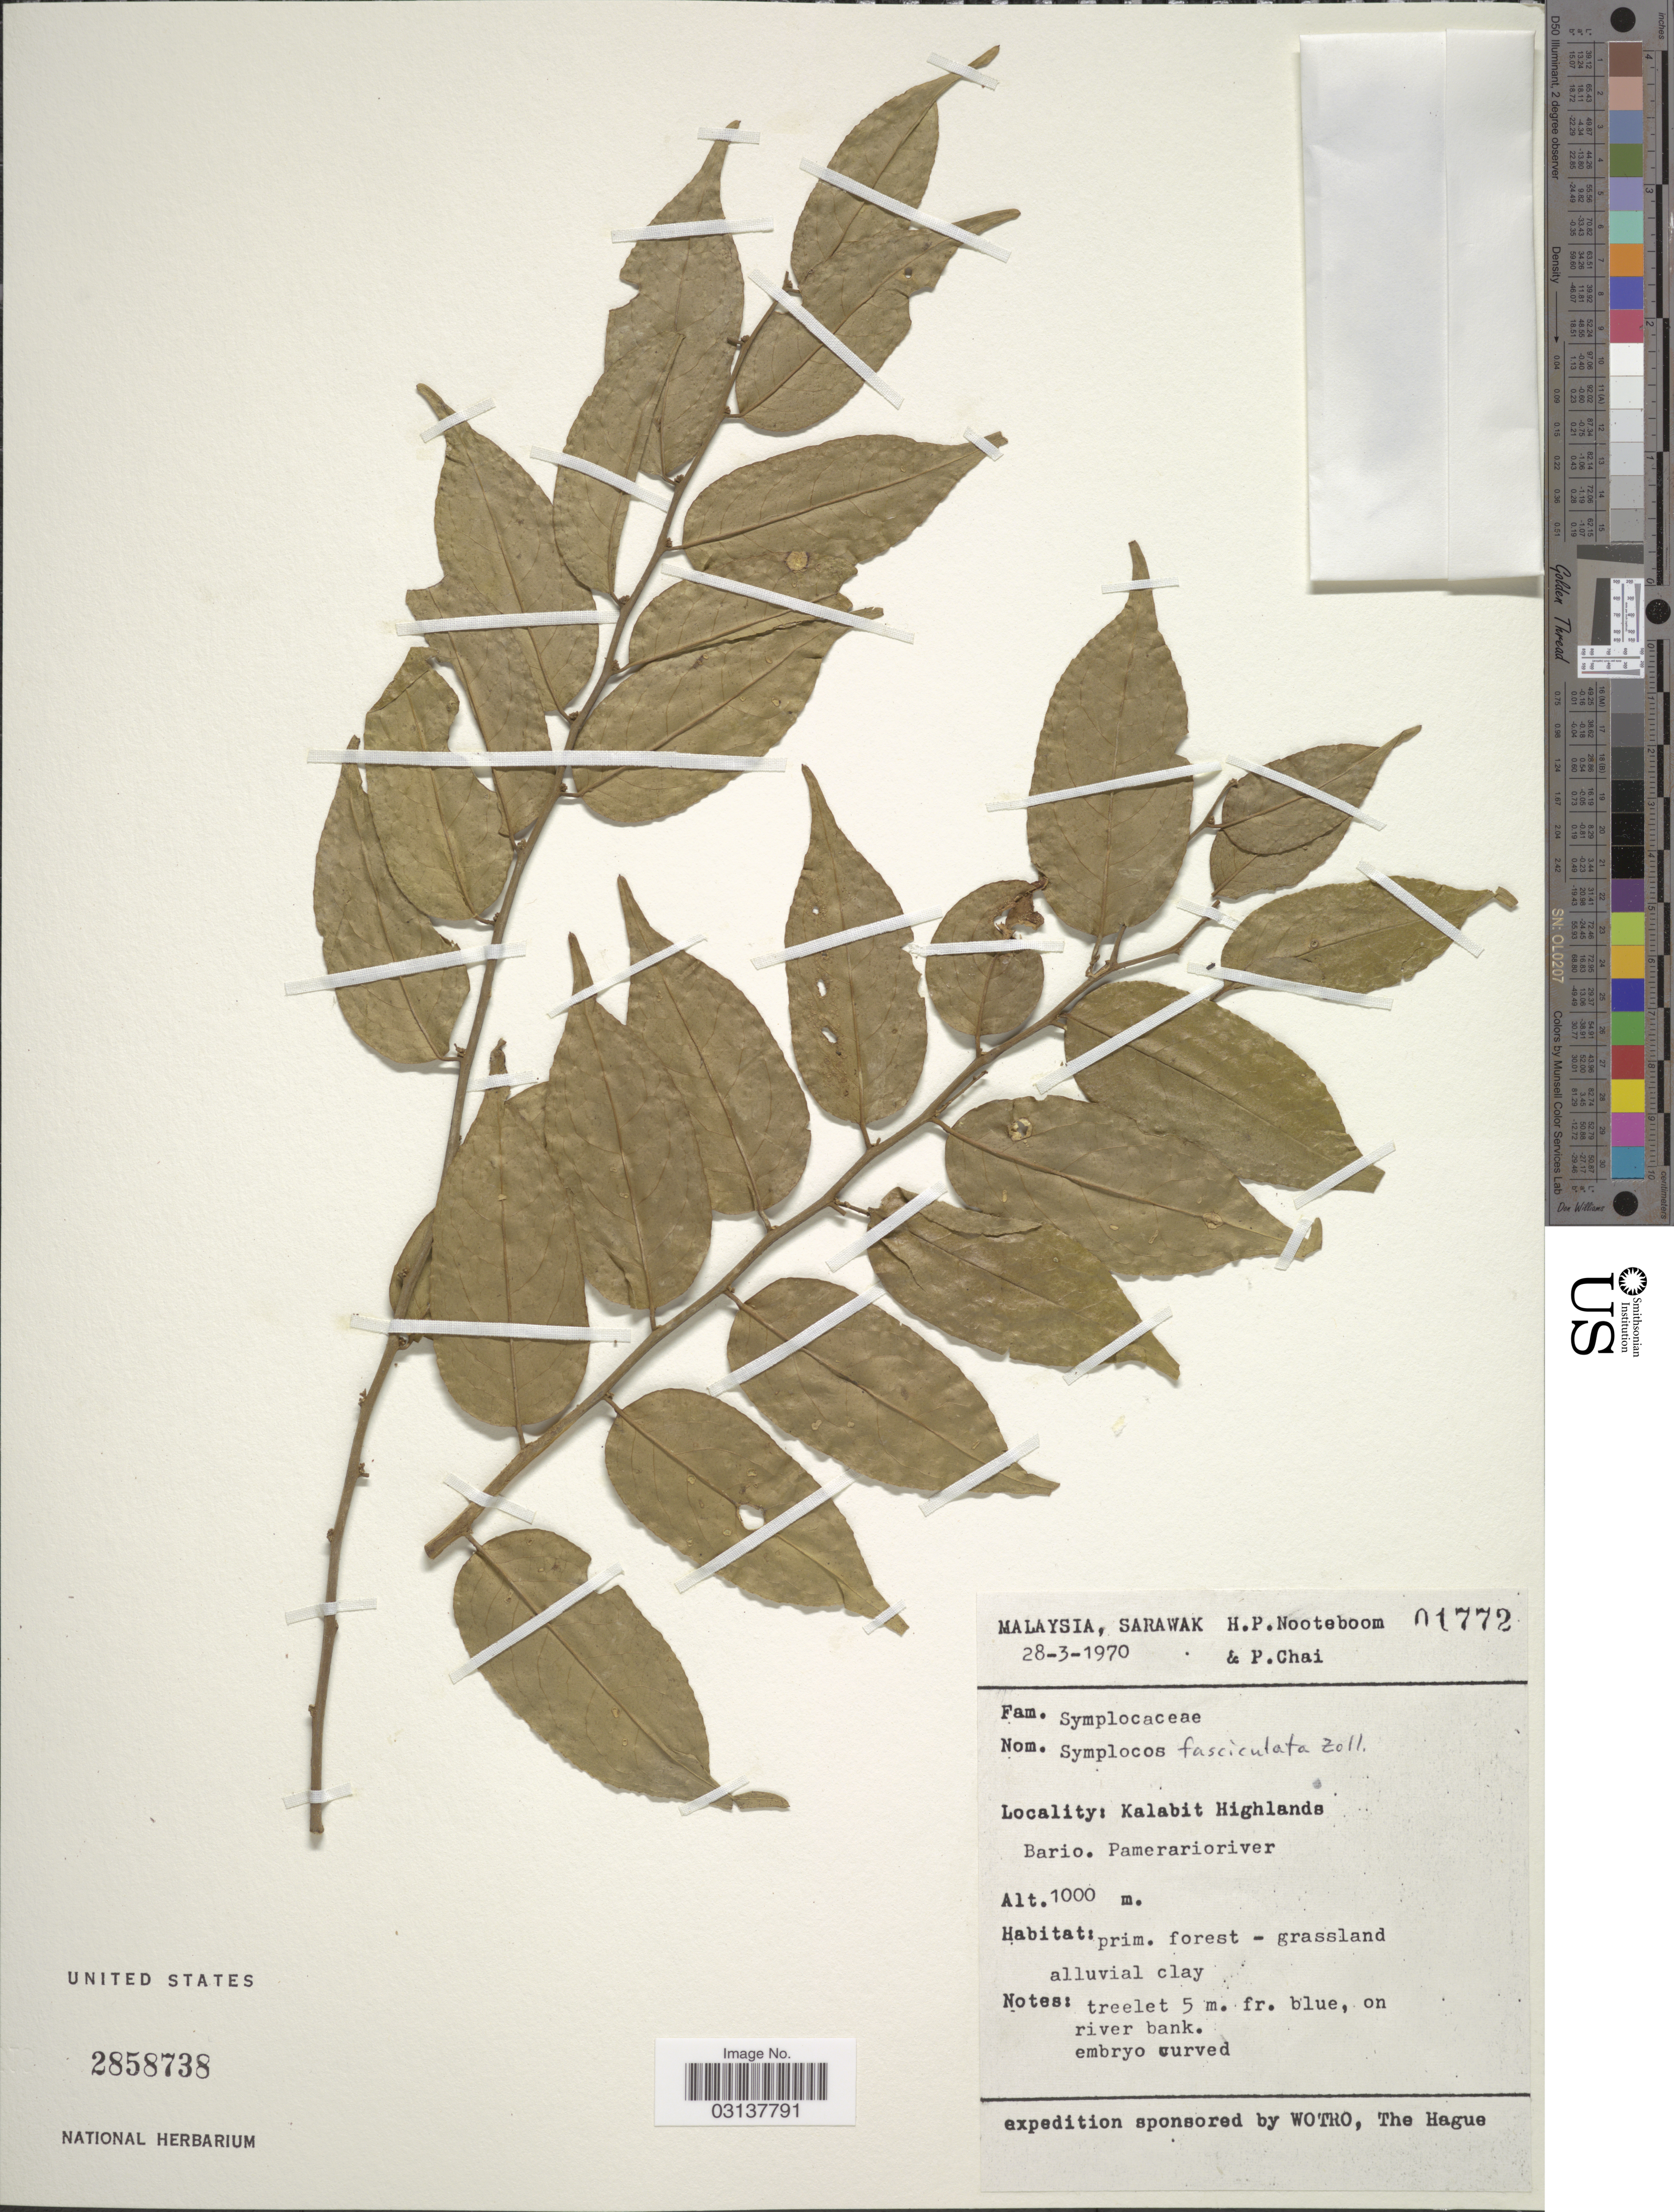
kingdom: Plantae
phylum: Tracheophyta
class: Magnoliopsida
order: Ericales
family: Symplocaceae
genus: Symplocos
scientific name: Symplocos fasciculata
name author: Zoll.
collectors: H. P. Nooteboom & P. Chai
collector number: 01772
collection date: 1970-03-28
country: Malaysia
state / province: Sarawak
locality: Kalabit Highlands. Bario. Pamerarioriver.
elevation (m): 1000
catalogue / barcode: US 2858738